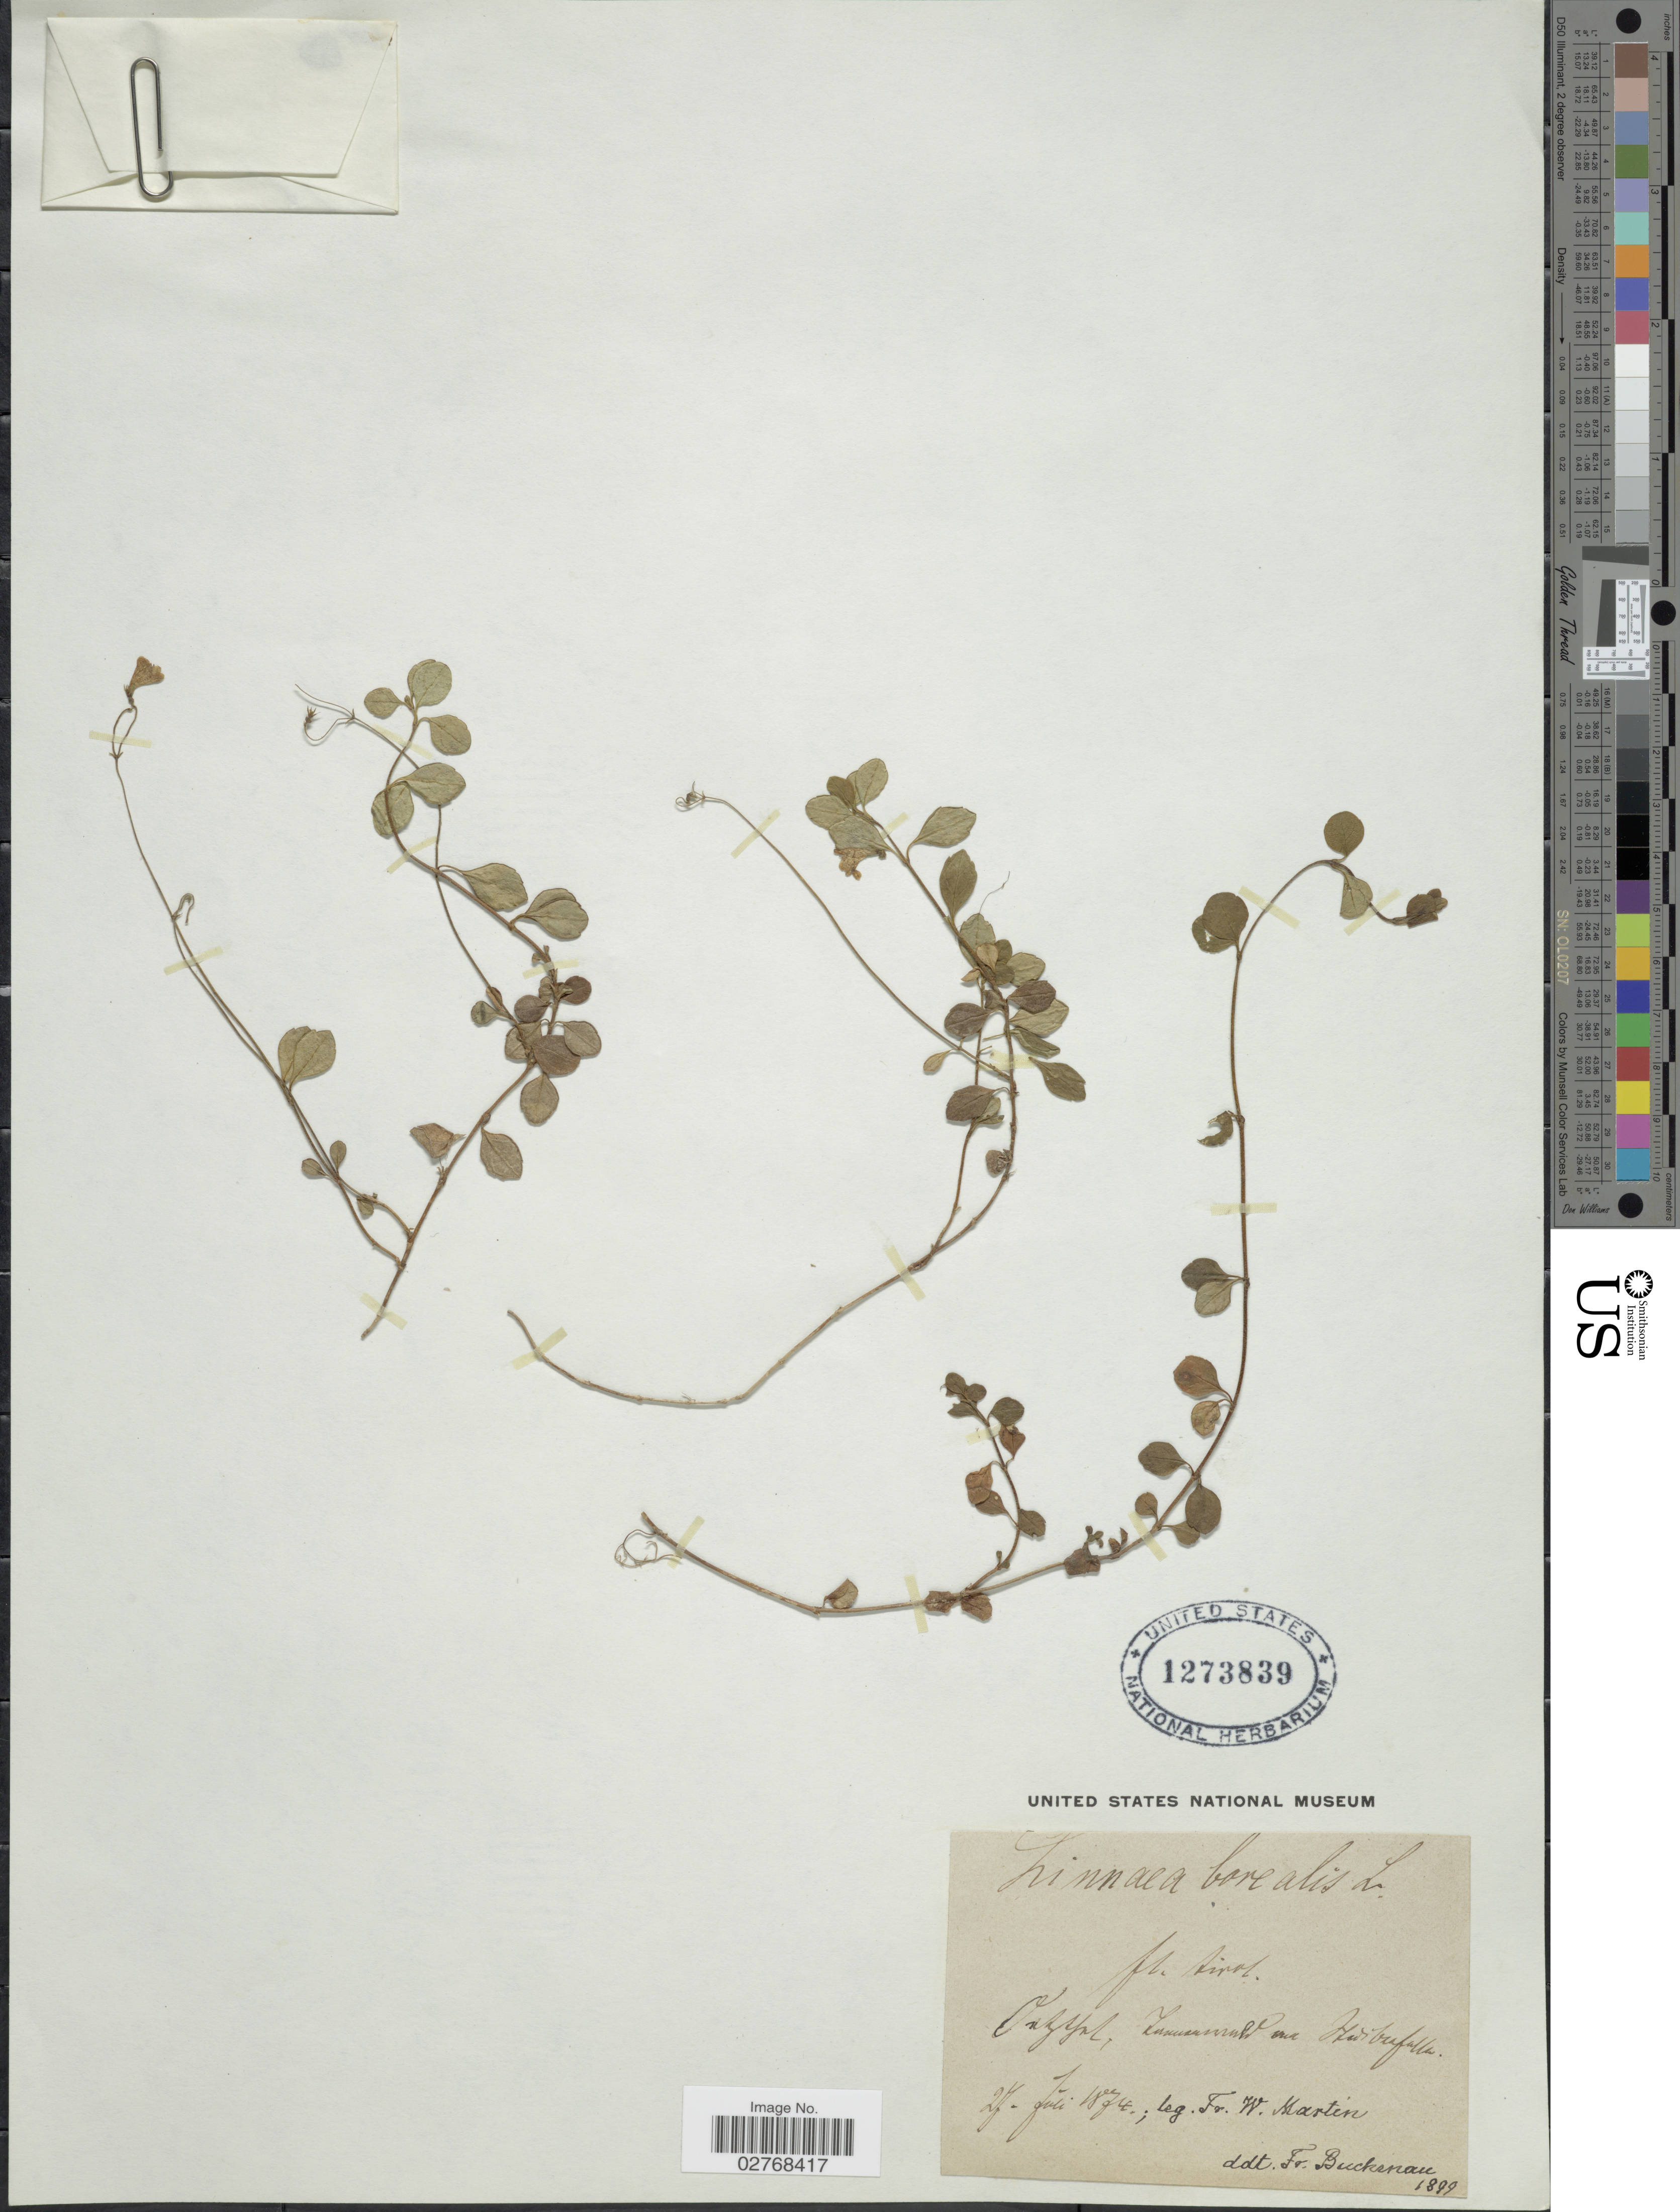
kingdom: Plantae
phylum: Tracheophyta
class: Magnoliopsida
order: Dipsacales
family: Caprifoliaceae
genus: Linnaea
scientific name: Linnaea borealis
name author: L.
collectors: F. Martin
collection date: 1874-07-27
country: Austria / Italy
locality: Fl. Tirol. Onyyal, Zummann [illegible text] au Huribufalla. [interpreted]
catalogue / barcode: US 1273839